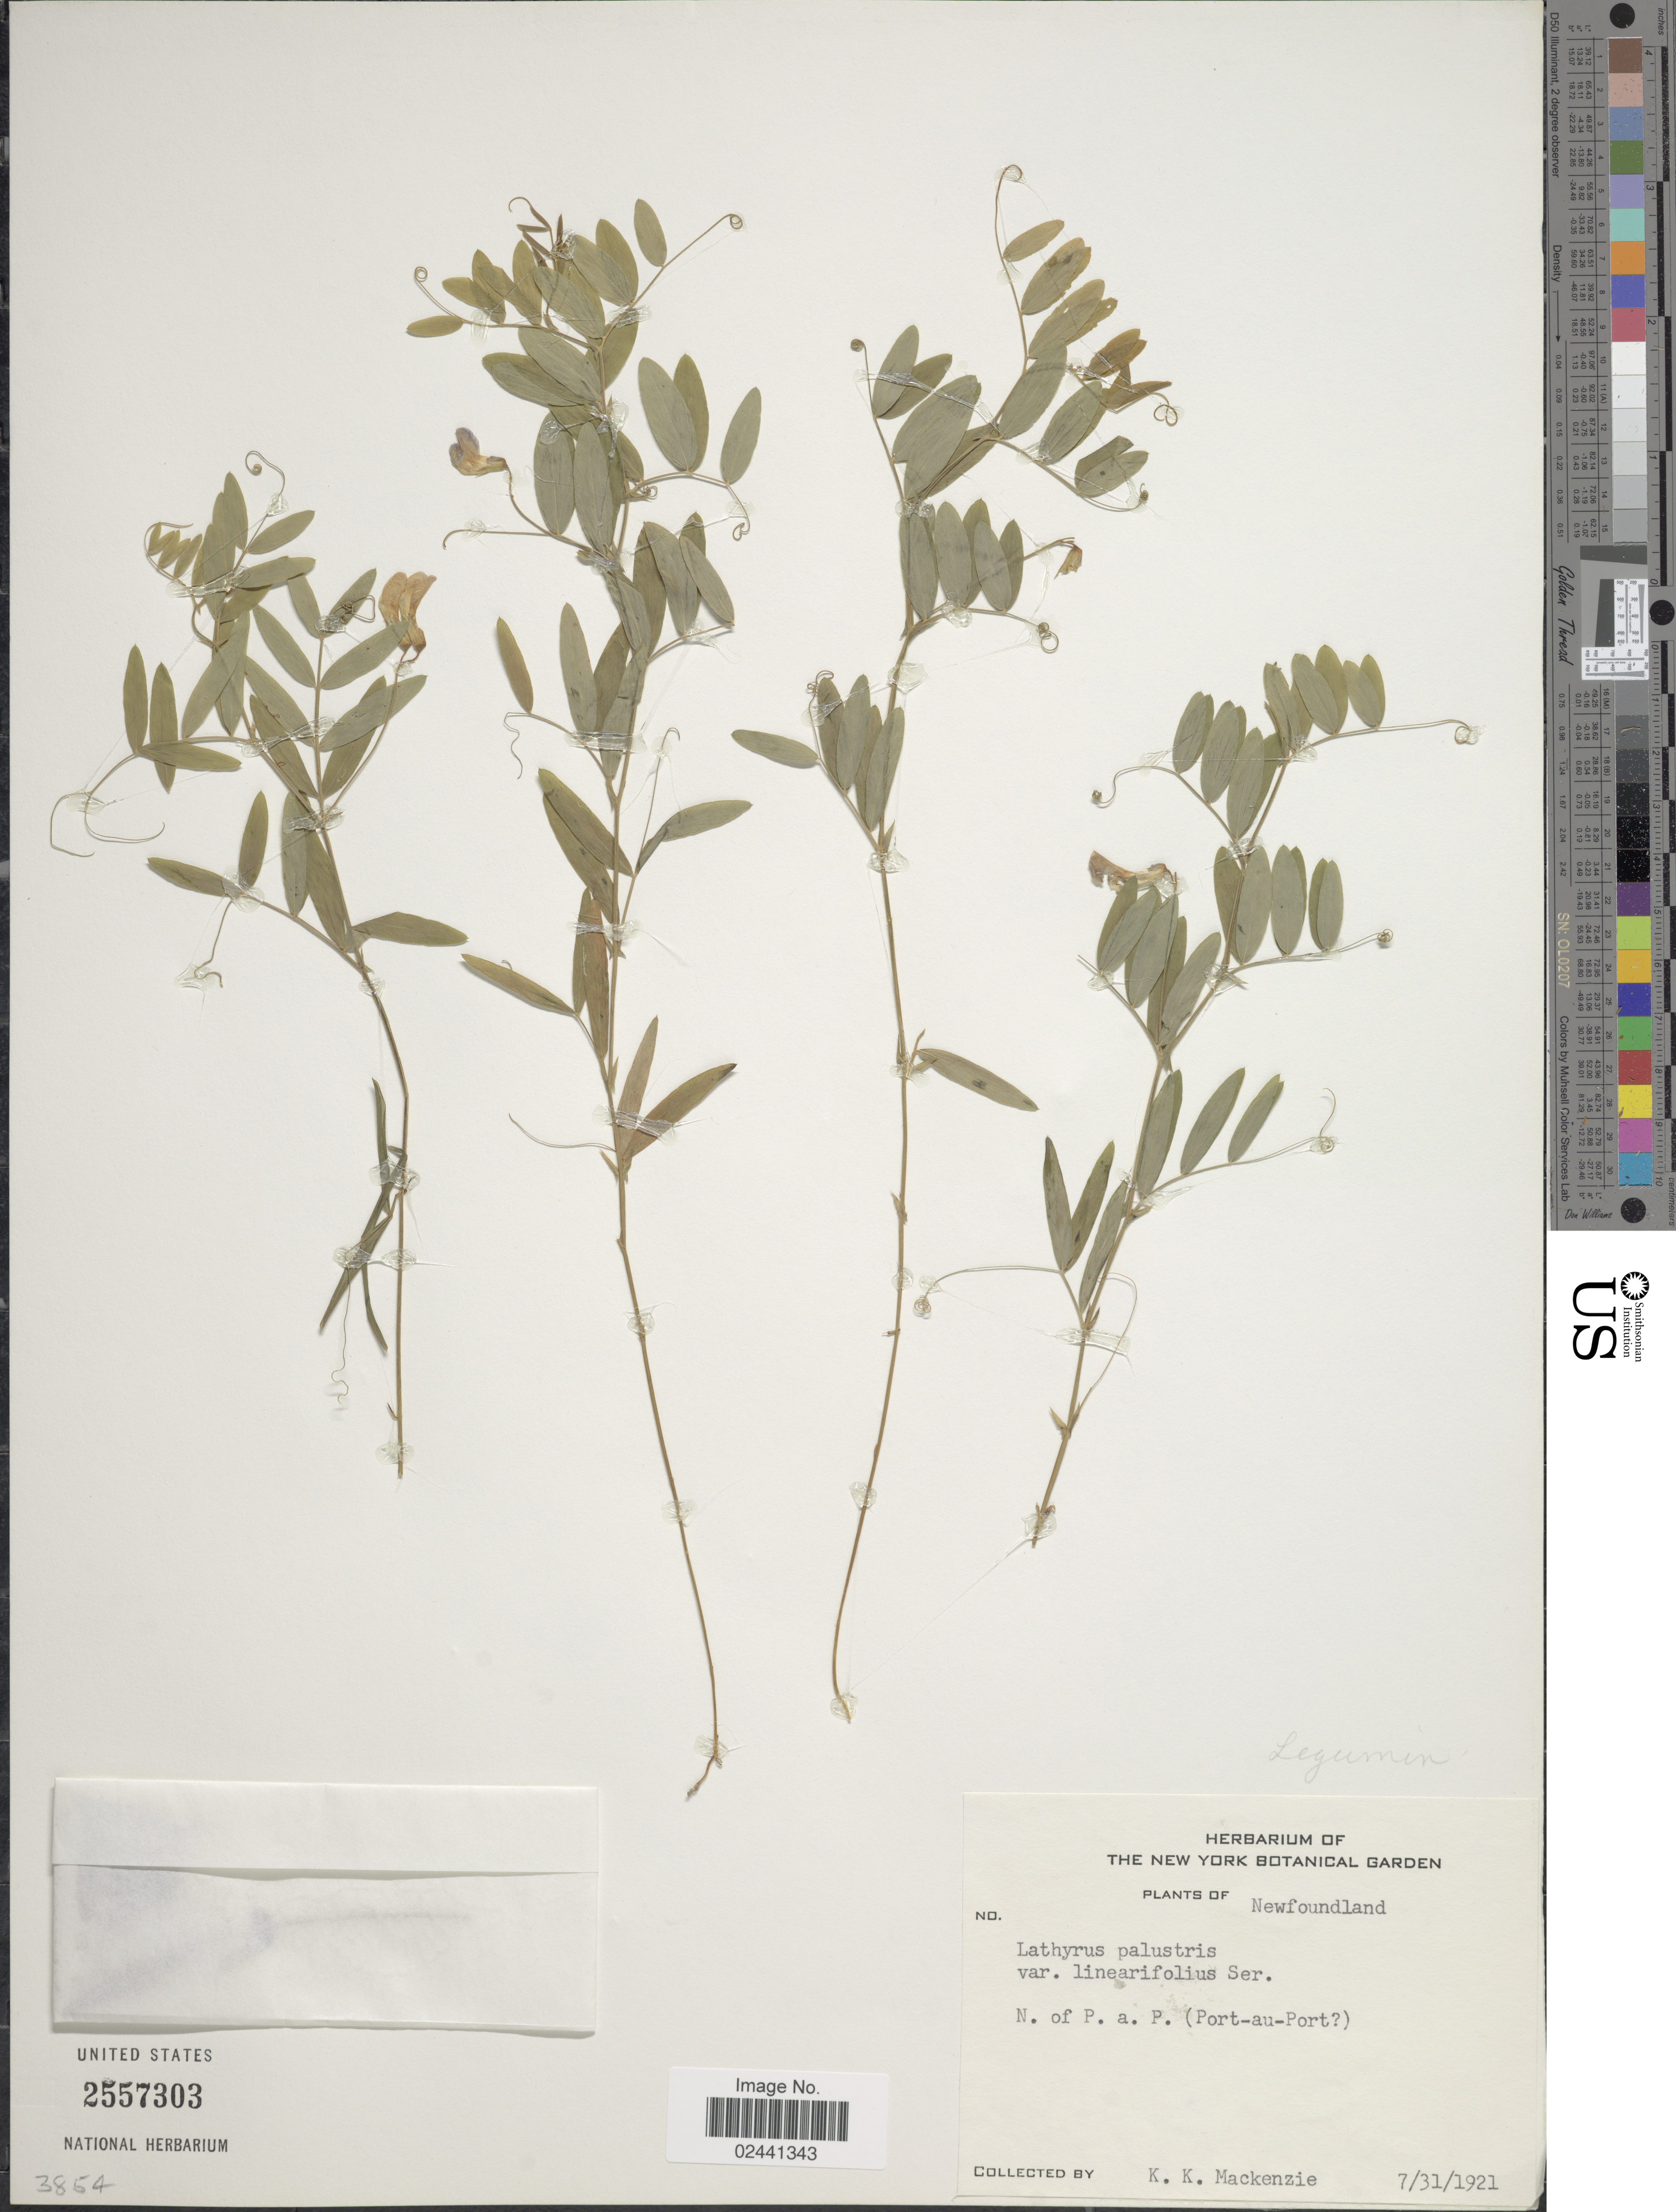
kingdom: Plantae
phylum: Tracheophyta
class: Magnoliopsida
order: Fabales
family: Fabaceae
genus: Lathyrus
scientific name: Lathyrus palustris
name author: L.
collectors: K. K. Mackenzie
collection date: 1921-07-31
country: Canada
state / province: Newfoundland and Labrador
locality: N. of P. a. P. (Port-au-Port)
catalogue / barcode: US 2557303